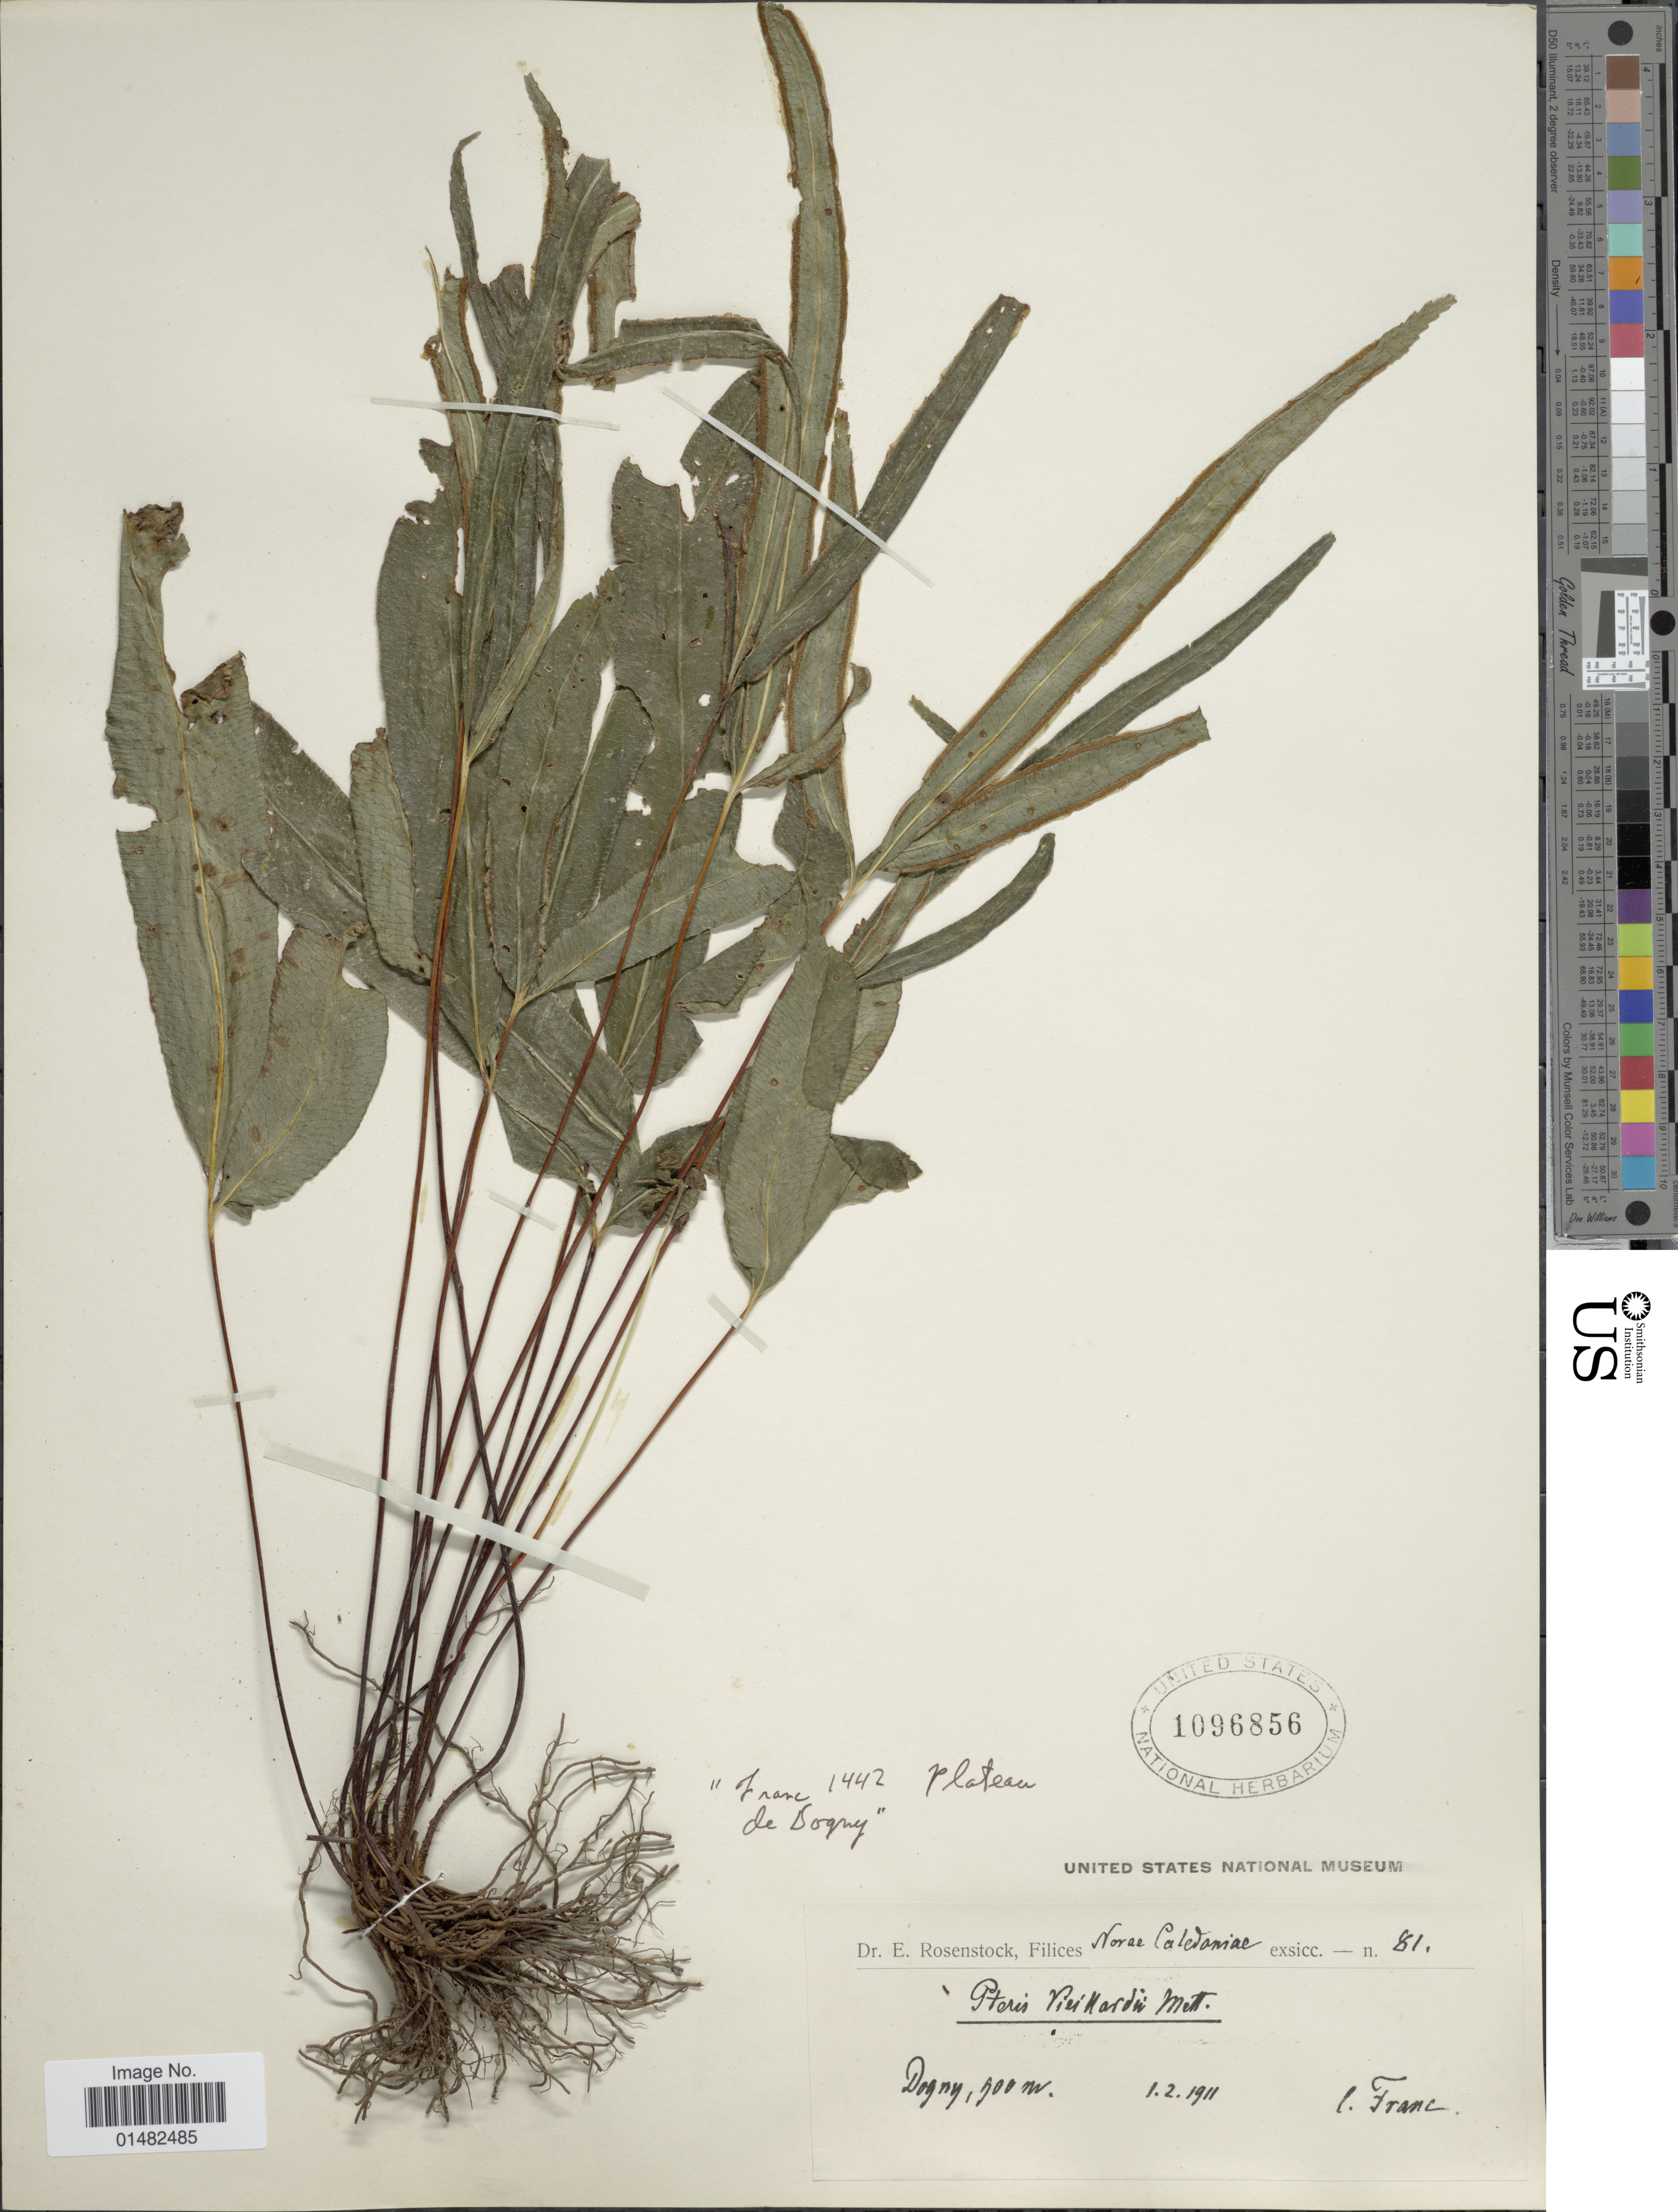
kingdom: Plantae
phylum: Tracheophyta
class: Polypodiopsida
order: Polypodiales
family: Pteridaceae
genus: Pteris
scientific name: Pteris vieillardii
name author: Mett.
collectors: Franc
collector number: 81*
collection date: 1911-02-01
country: New Caledonia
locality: Novae Caledoniae, Dogny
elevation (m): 900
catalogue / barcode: US 1096859